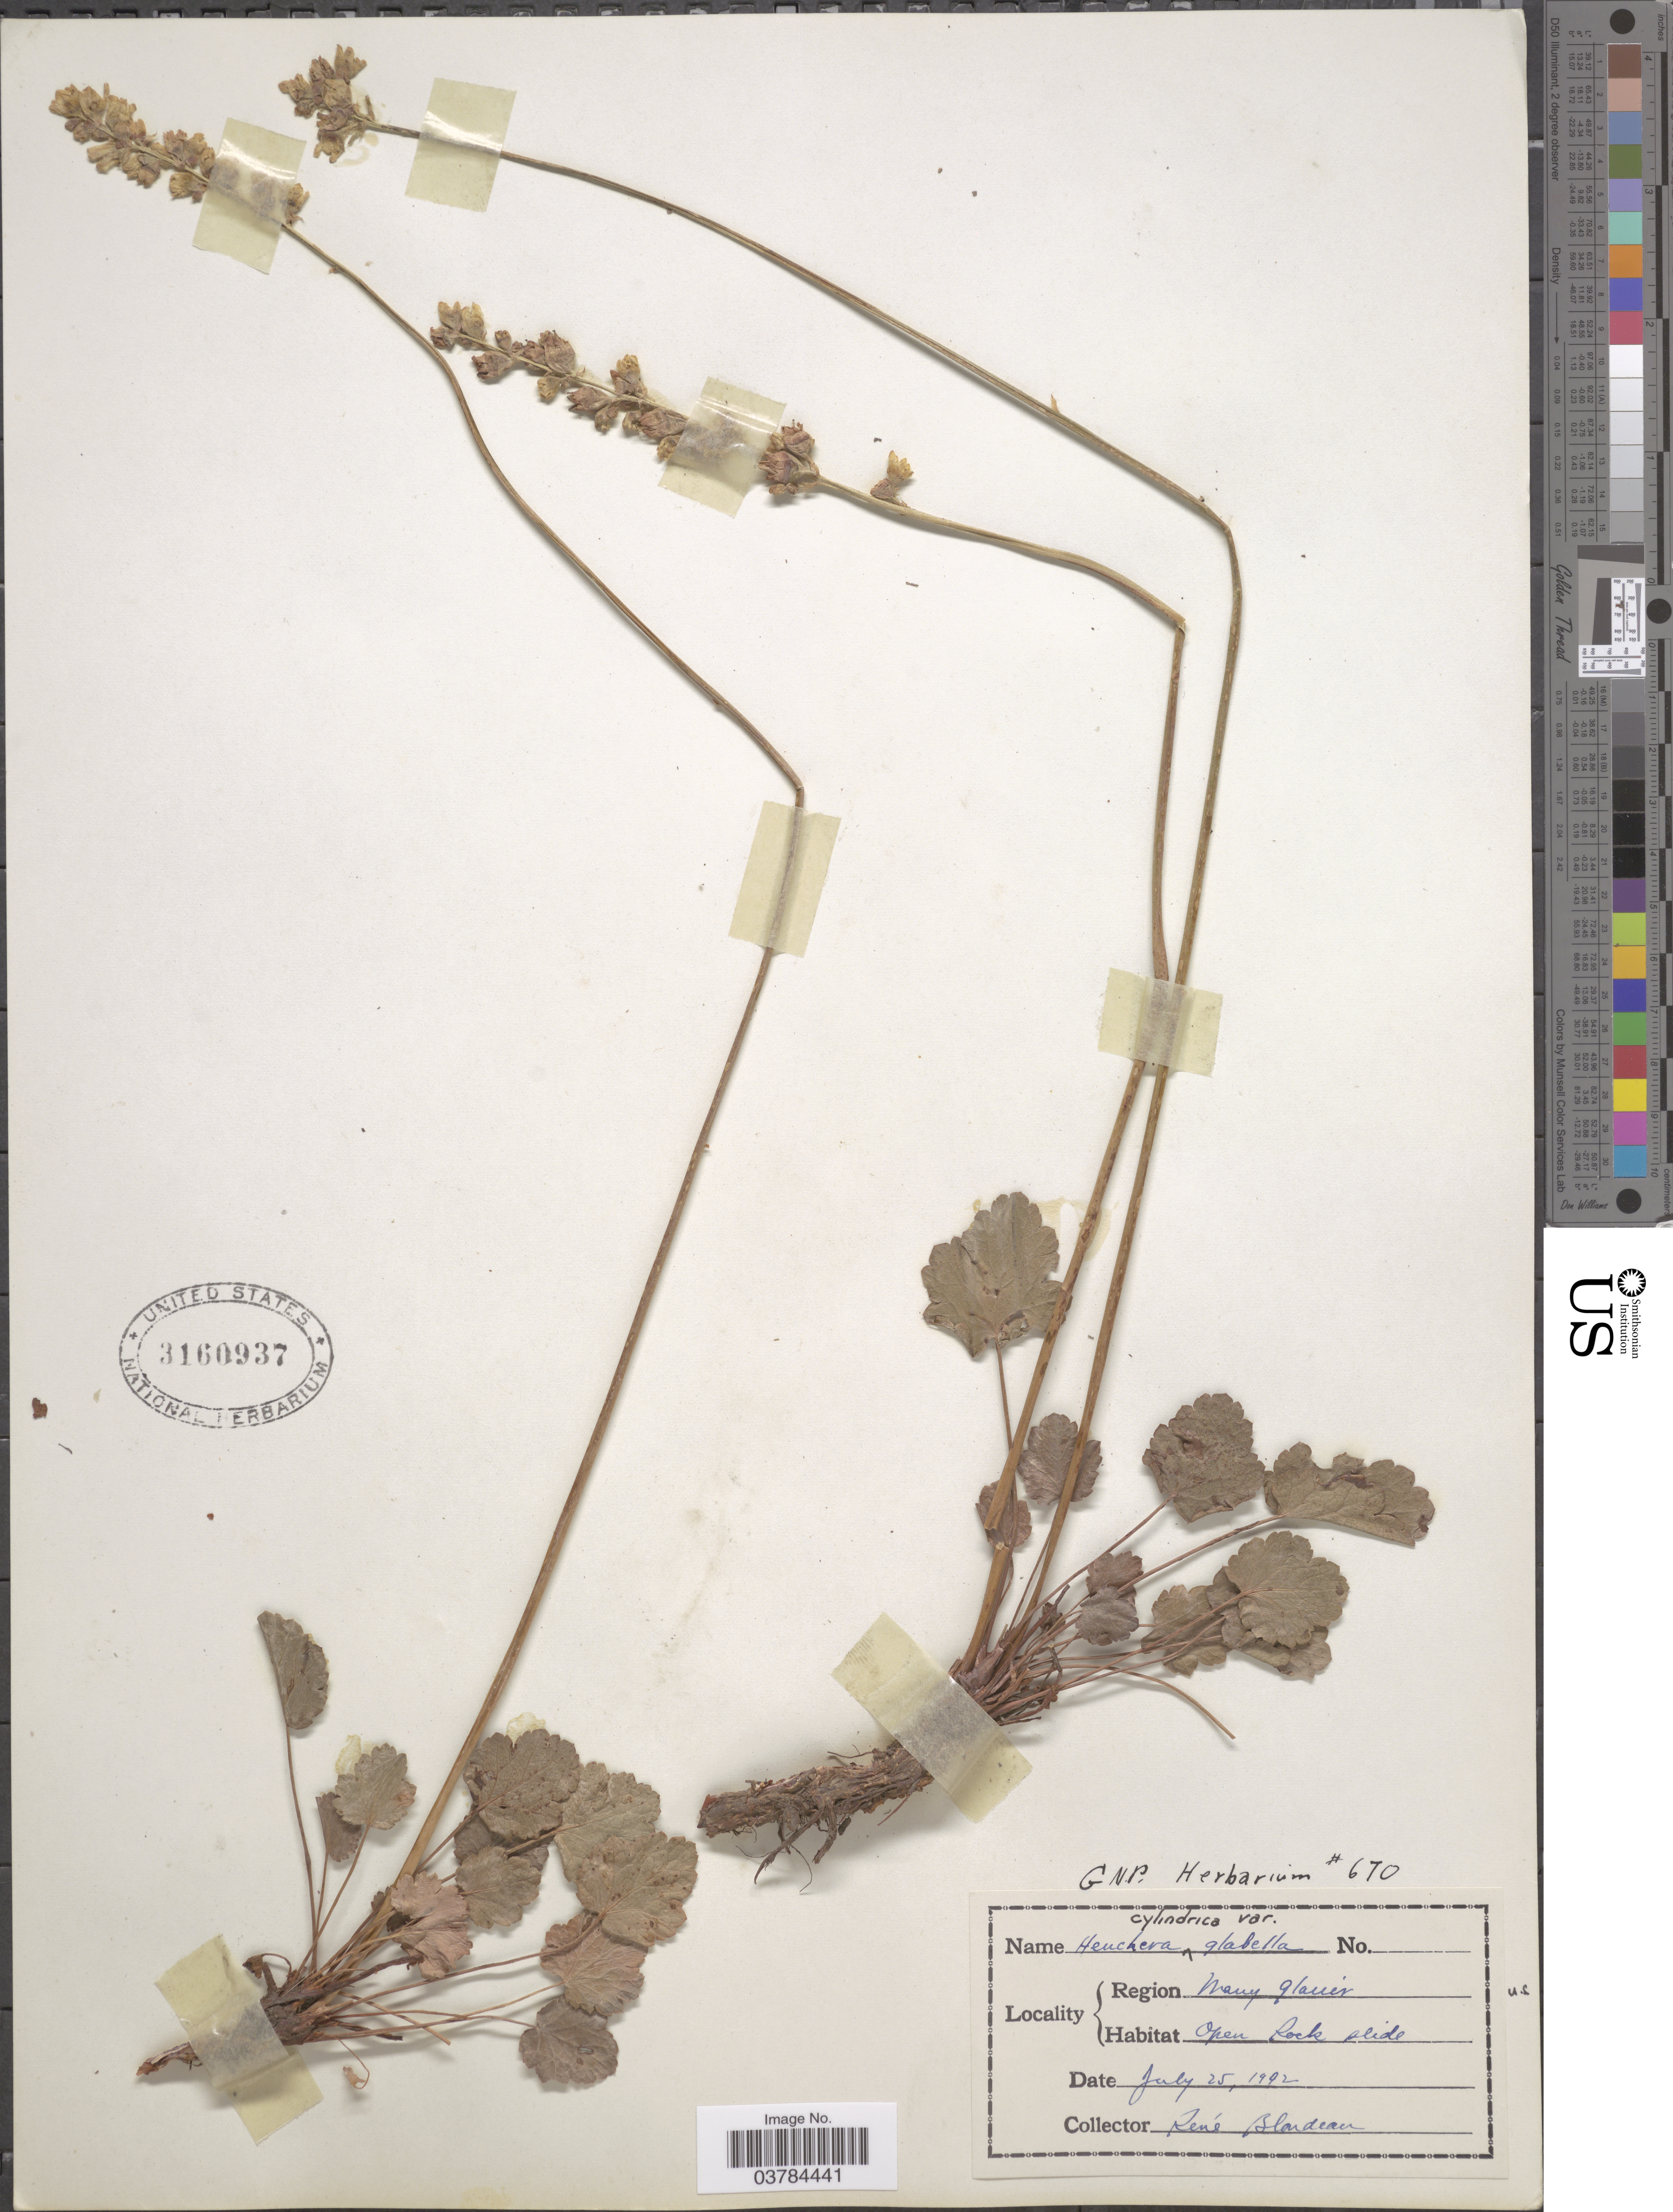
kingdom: Plantae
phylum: Tracheophyta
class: Magnoliopsida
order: Saxifragales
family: Saxifragaceae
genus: Heuchera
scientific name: Heuchera glabella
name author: Torr. & A. Gray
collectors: R. Blondeau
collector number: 670?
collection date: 1992-07-25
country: United States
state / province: Montana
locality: Region Many Glacier.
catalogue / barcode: US 3160937